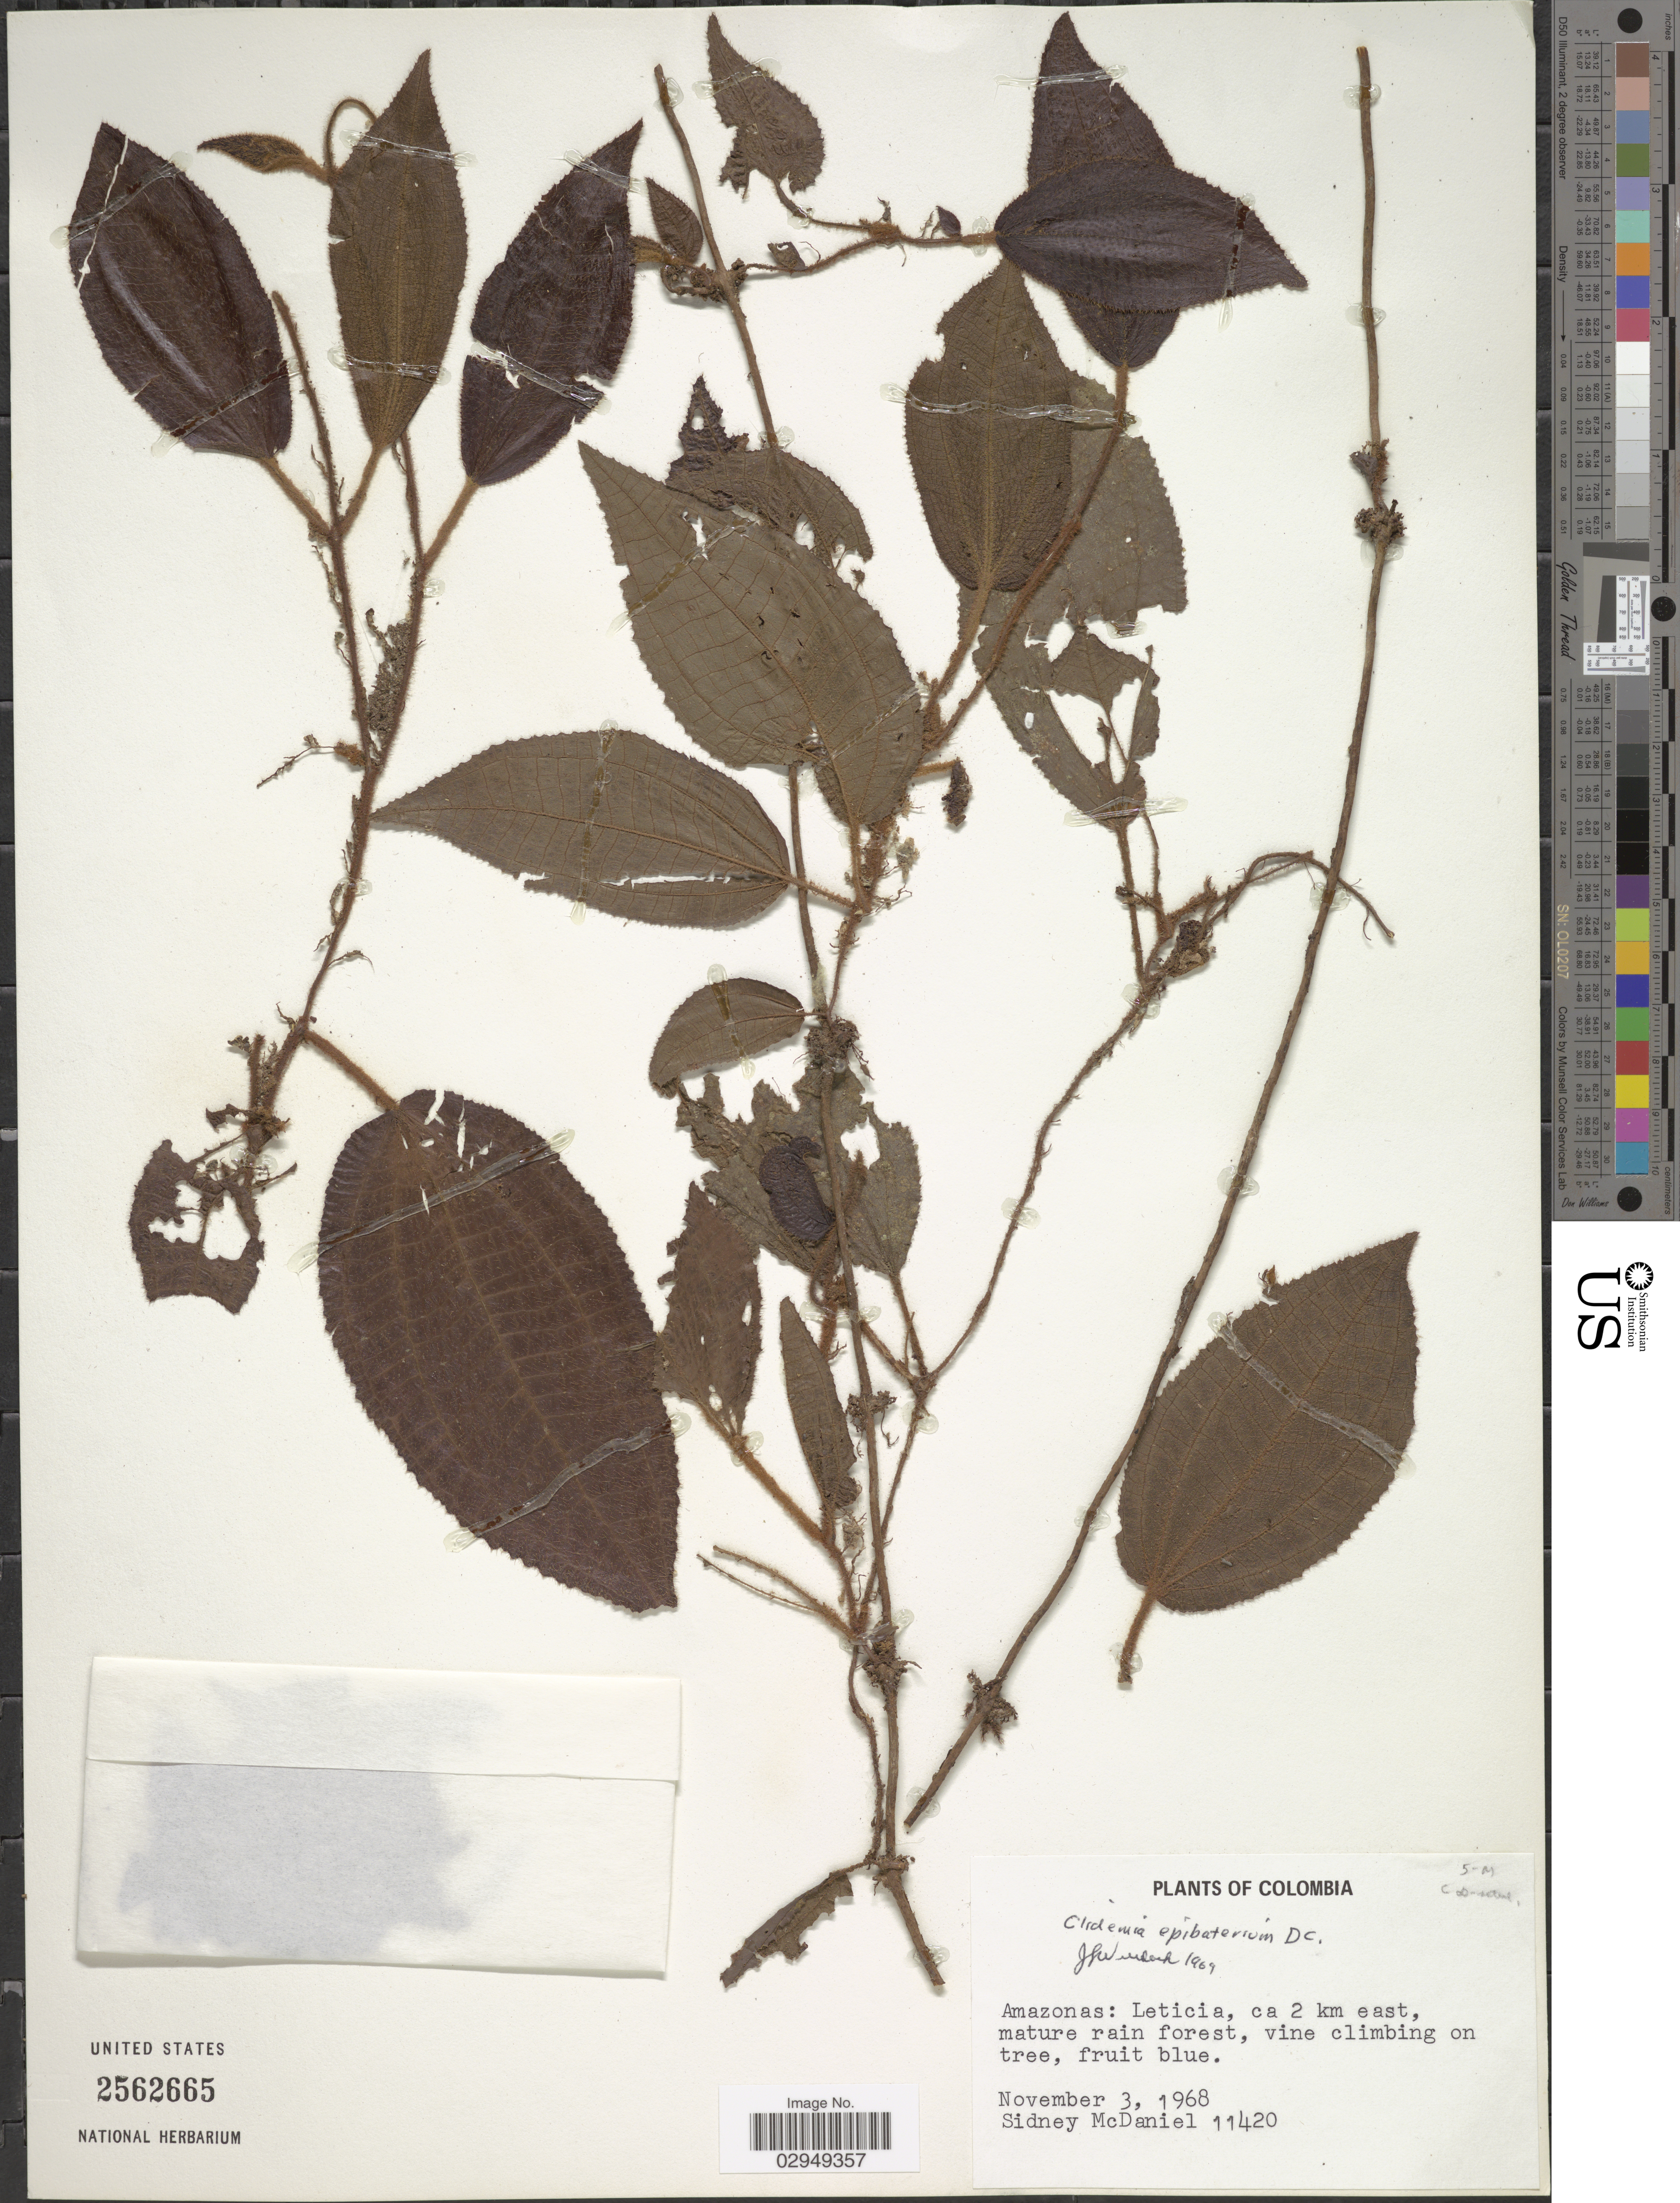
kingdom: Plantae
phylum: Tracheophyta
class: Magnoliopsida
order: Myrtales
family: Melastomataceae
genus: Clidemia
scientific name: Clidemia epibaterium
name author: DC.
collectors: S. McDaniel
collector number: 11420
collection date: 1968-11-03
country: Colombia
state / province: Amazônas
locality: Amazonas: Leticia, ca 2 km east, mature rain forest.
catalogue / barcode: US 2562665